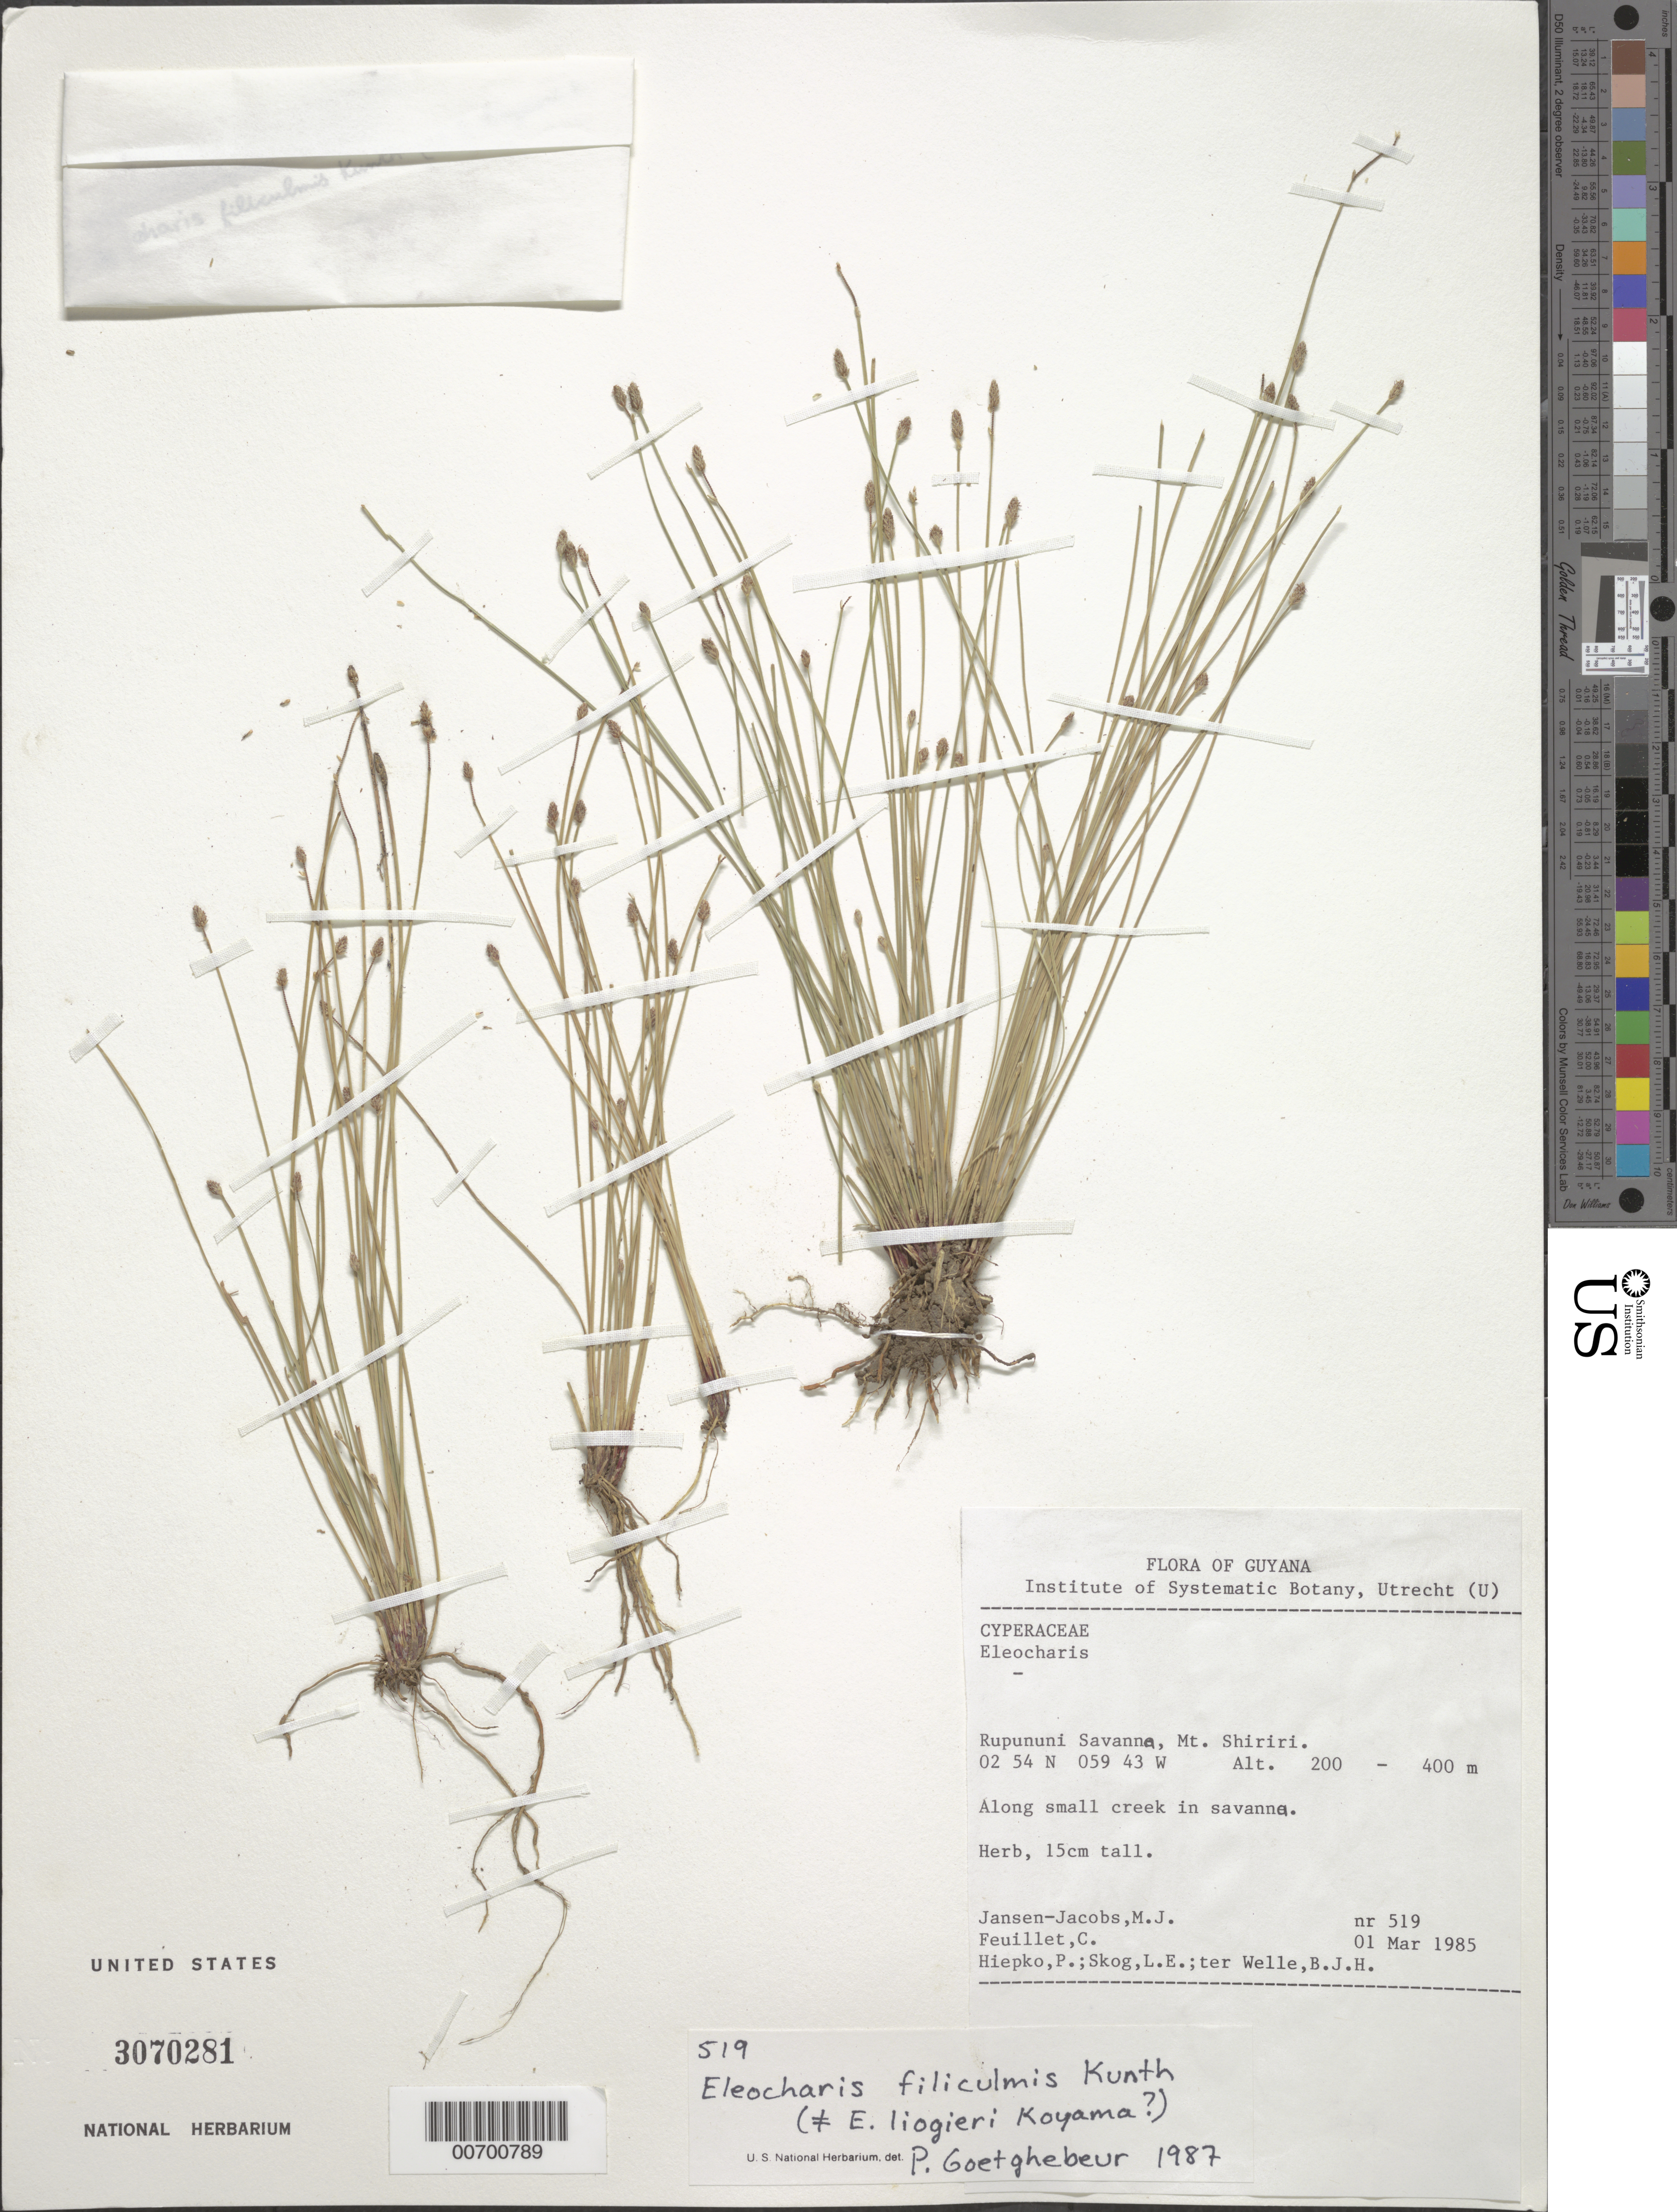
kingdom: Plantae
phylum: Tracheophyta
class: Liliopsida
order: Poales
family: Cyperaceae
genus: Eleocharis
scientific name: Eleocharis filiculmis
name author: Kunth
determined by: Goetghebeur, P.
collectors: M. J. Jansen-Jacobs, C. Feuillet, P. H. Hiepko, L. E. Skog & B. Welle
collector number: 519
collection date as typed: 1-Mar-85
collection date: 1985-03-01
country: Guyana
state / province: U. Takutu-U. Essequibo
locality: Rupununi Savanna, Mt. Shiriri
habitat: Along small creek in savanna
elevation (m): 200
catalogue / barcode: US 3070281